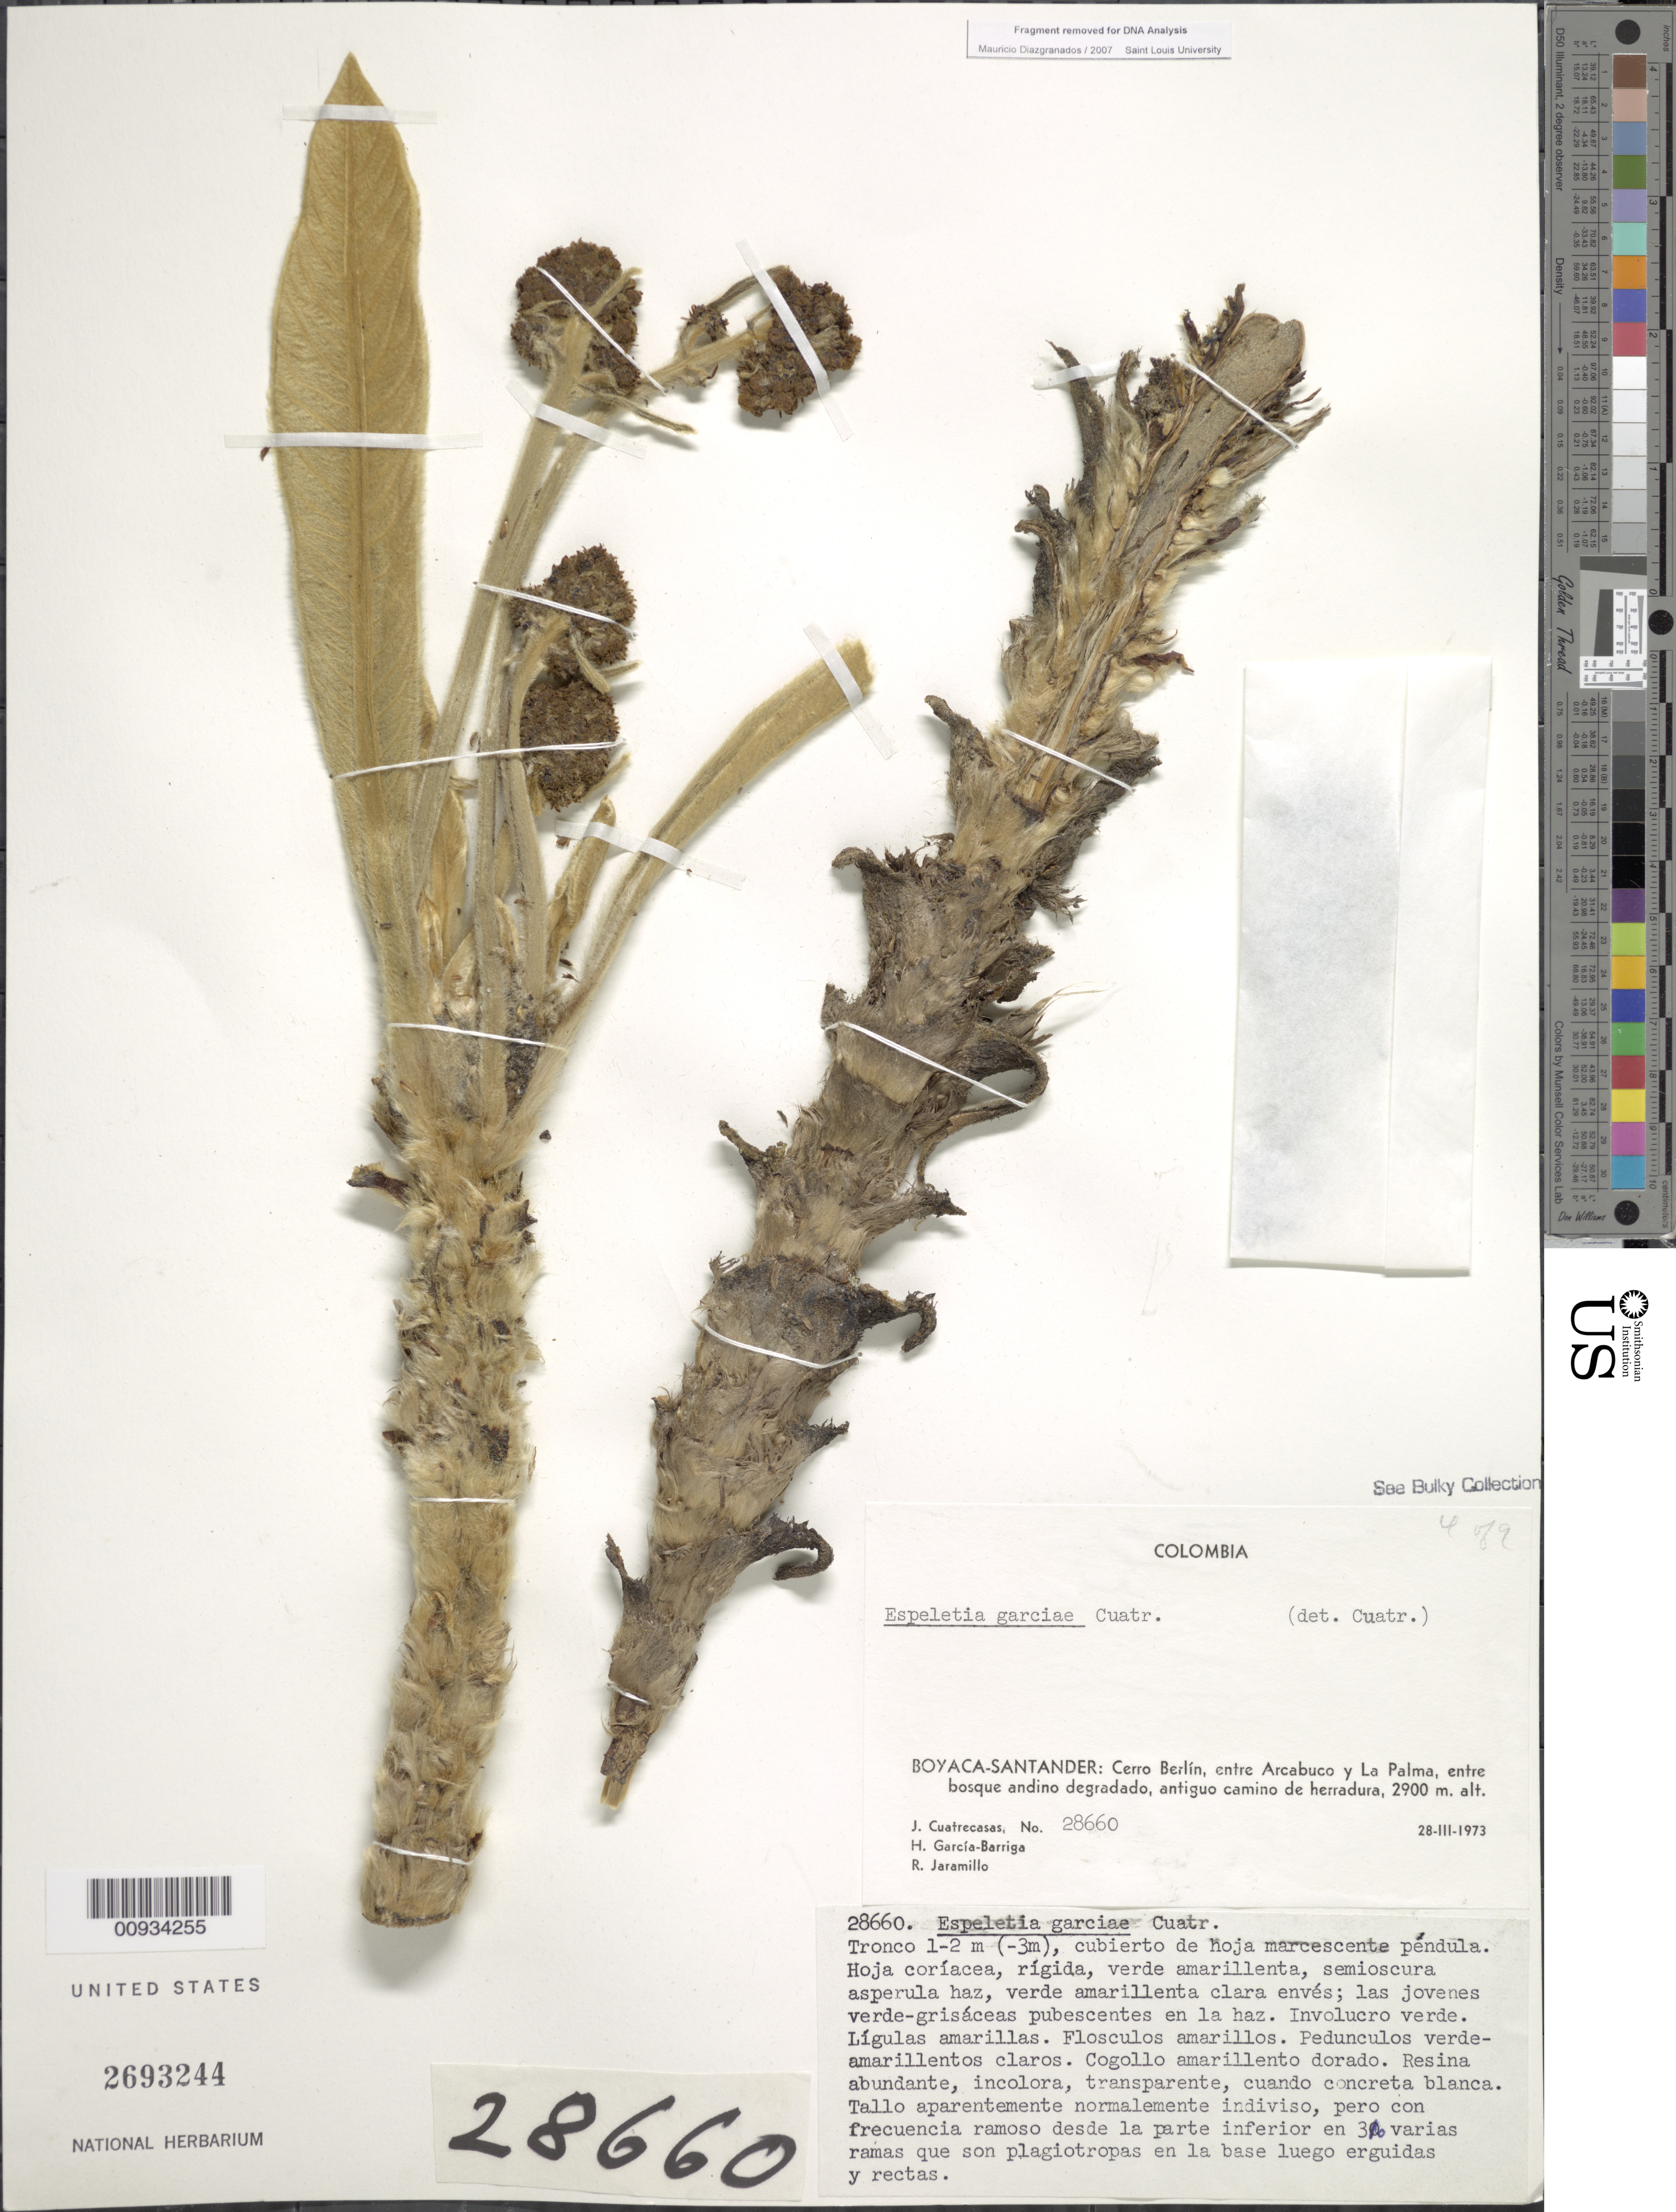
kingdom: Plantae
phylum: Tracheophyta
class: Magnoliopsida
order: Asterales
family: Asteraceae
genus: Espeletiopsis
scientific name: Espeletiopsis garciae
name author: (Cuatrec.) Cuatrec.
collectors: J. Cuatrecasas, H. García Barriga & R. Jaramillo M.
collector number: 28660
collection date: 1973-03-28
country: Colombia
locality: Boyaca-Santander: Cerro Berlin, entre Arcabuco y La Palma, entre bosque andino degradado, antigua camino de herradura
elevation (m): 2900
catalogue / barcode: US 2693244